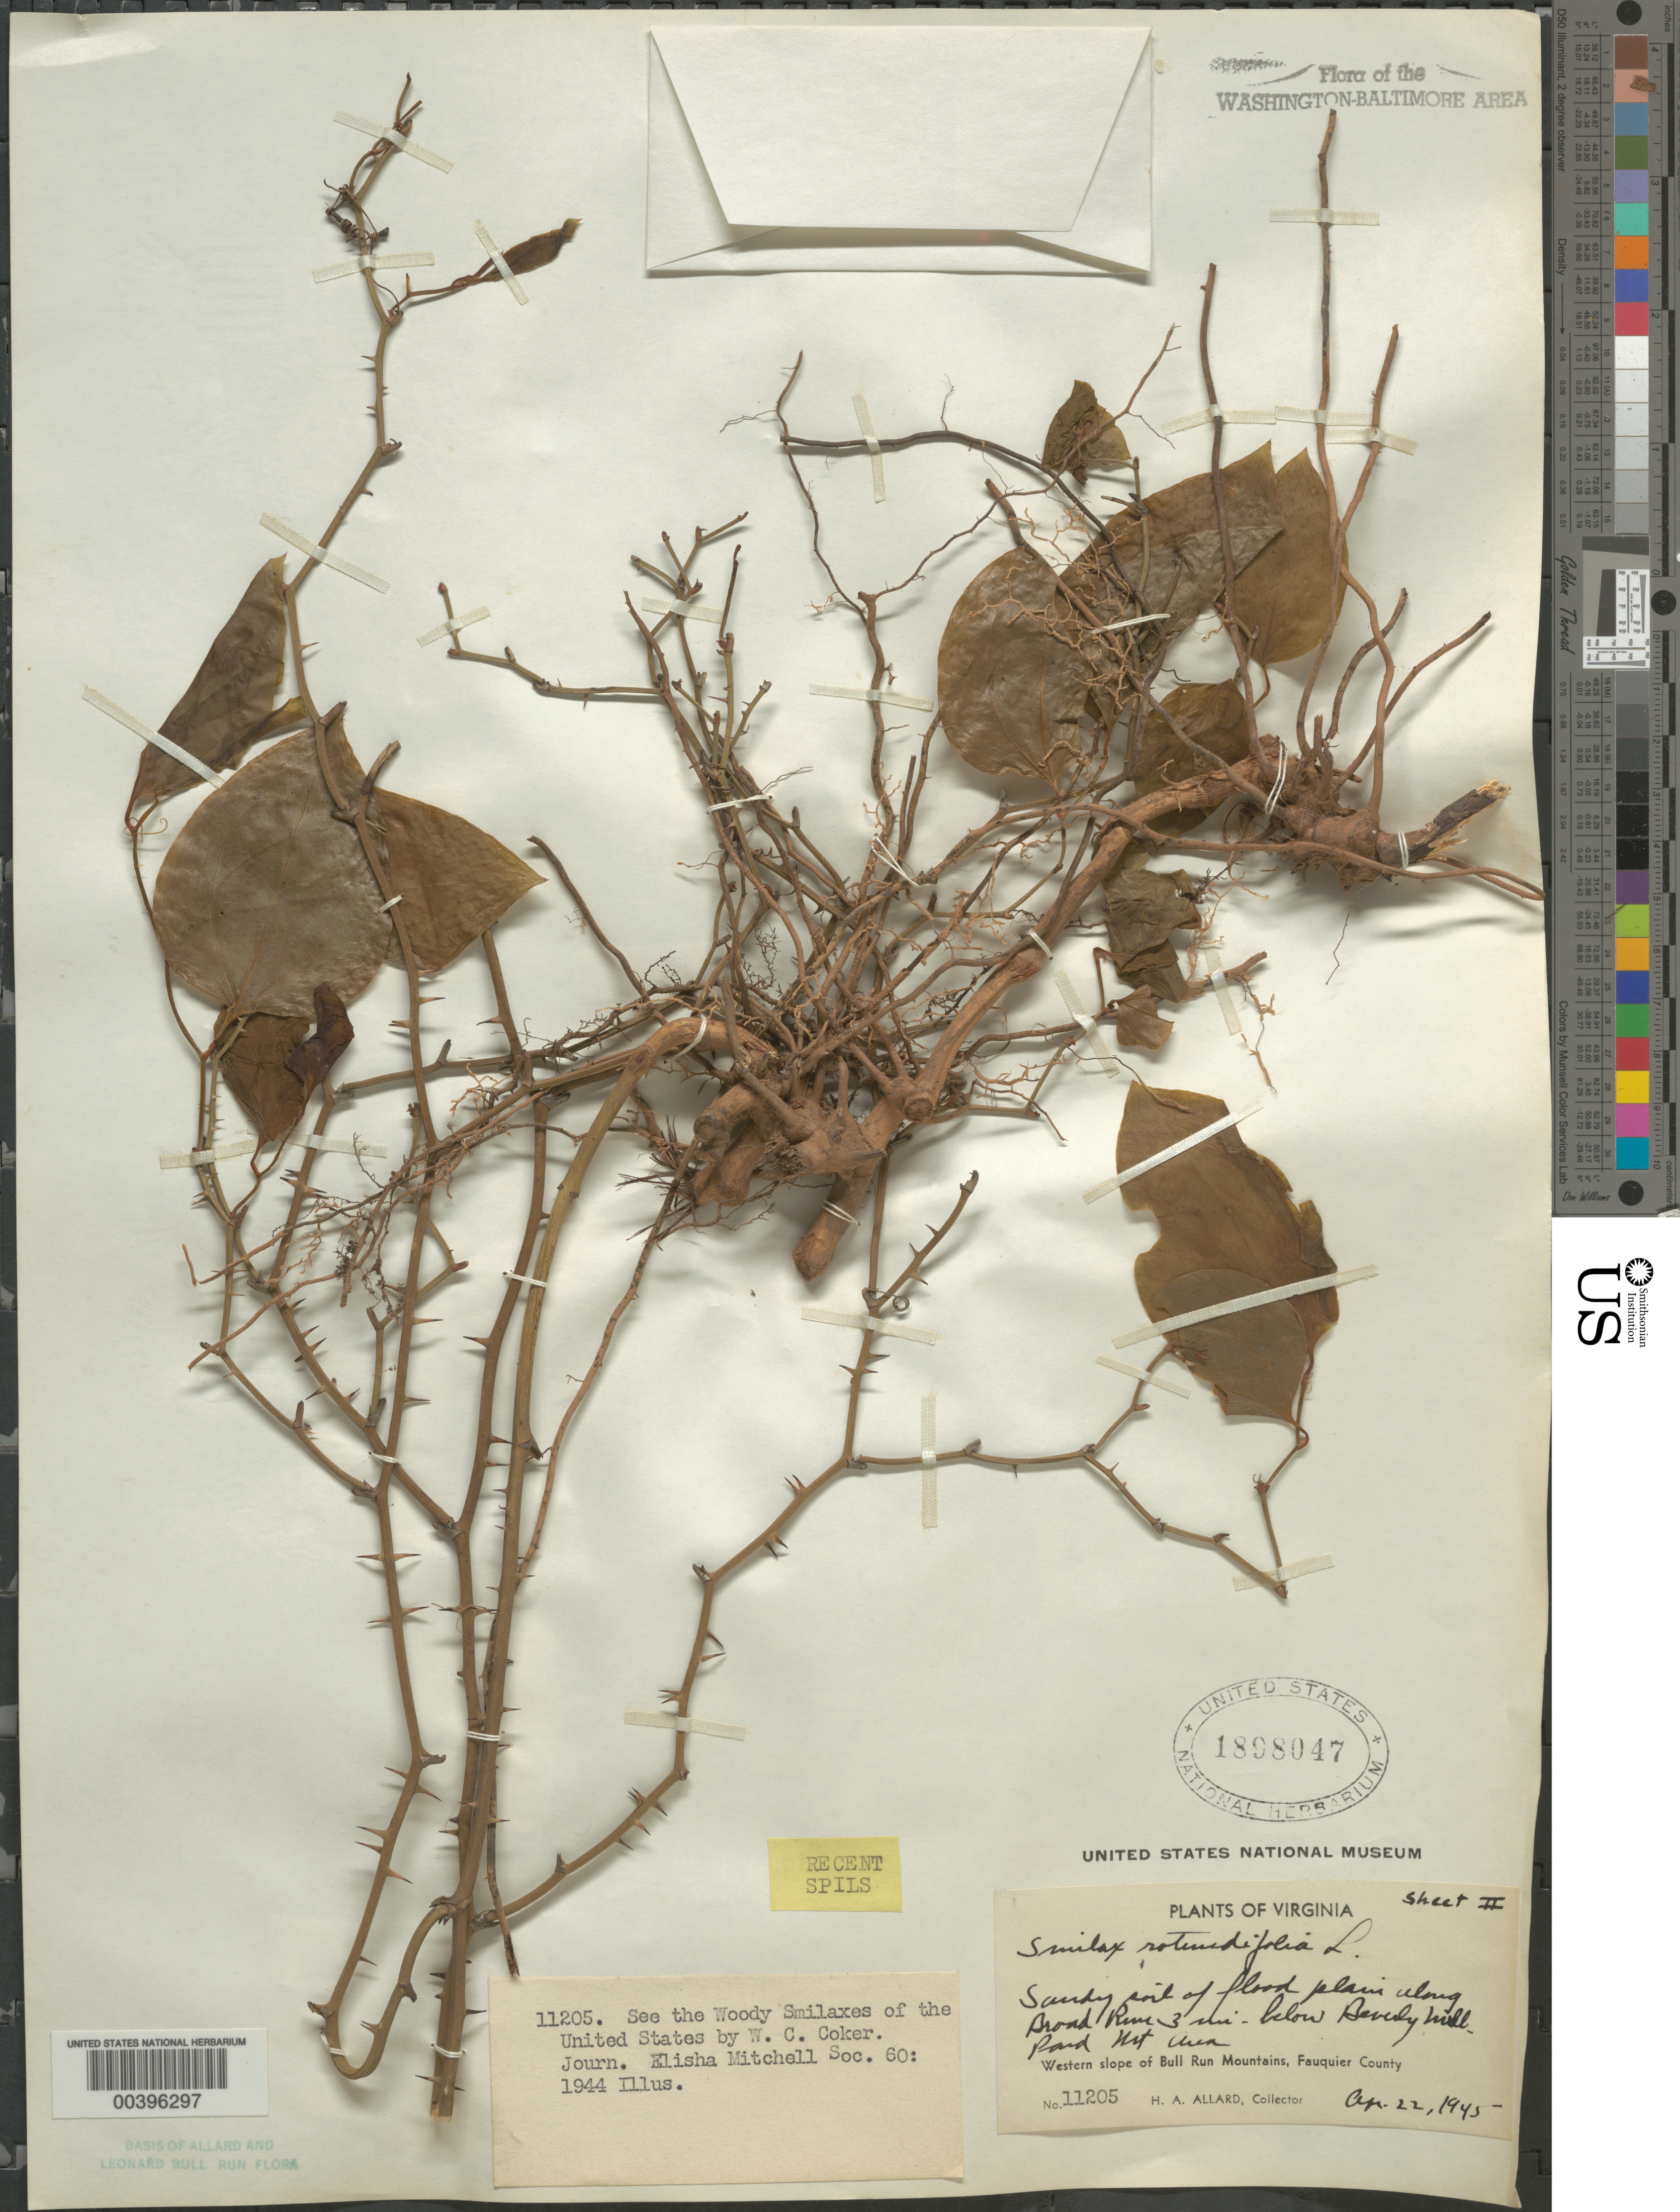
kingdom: Plantae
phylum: Tracheophyta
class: Liliopsida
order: Liliales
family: Smilacaceae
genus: Smilax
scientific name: Smilax rotundifolia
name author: L.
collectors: H. A. Allard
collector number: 11205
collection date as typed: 22 Apr 1945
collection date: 1945-04-22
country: United States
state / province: Virginia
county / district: Fauquier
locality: Broad Run below Beverly Mill, Pond Mountain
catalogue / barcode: US 1898047